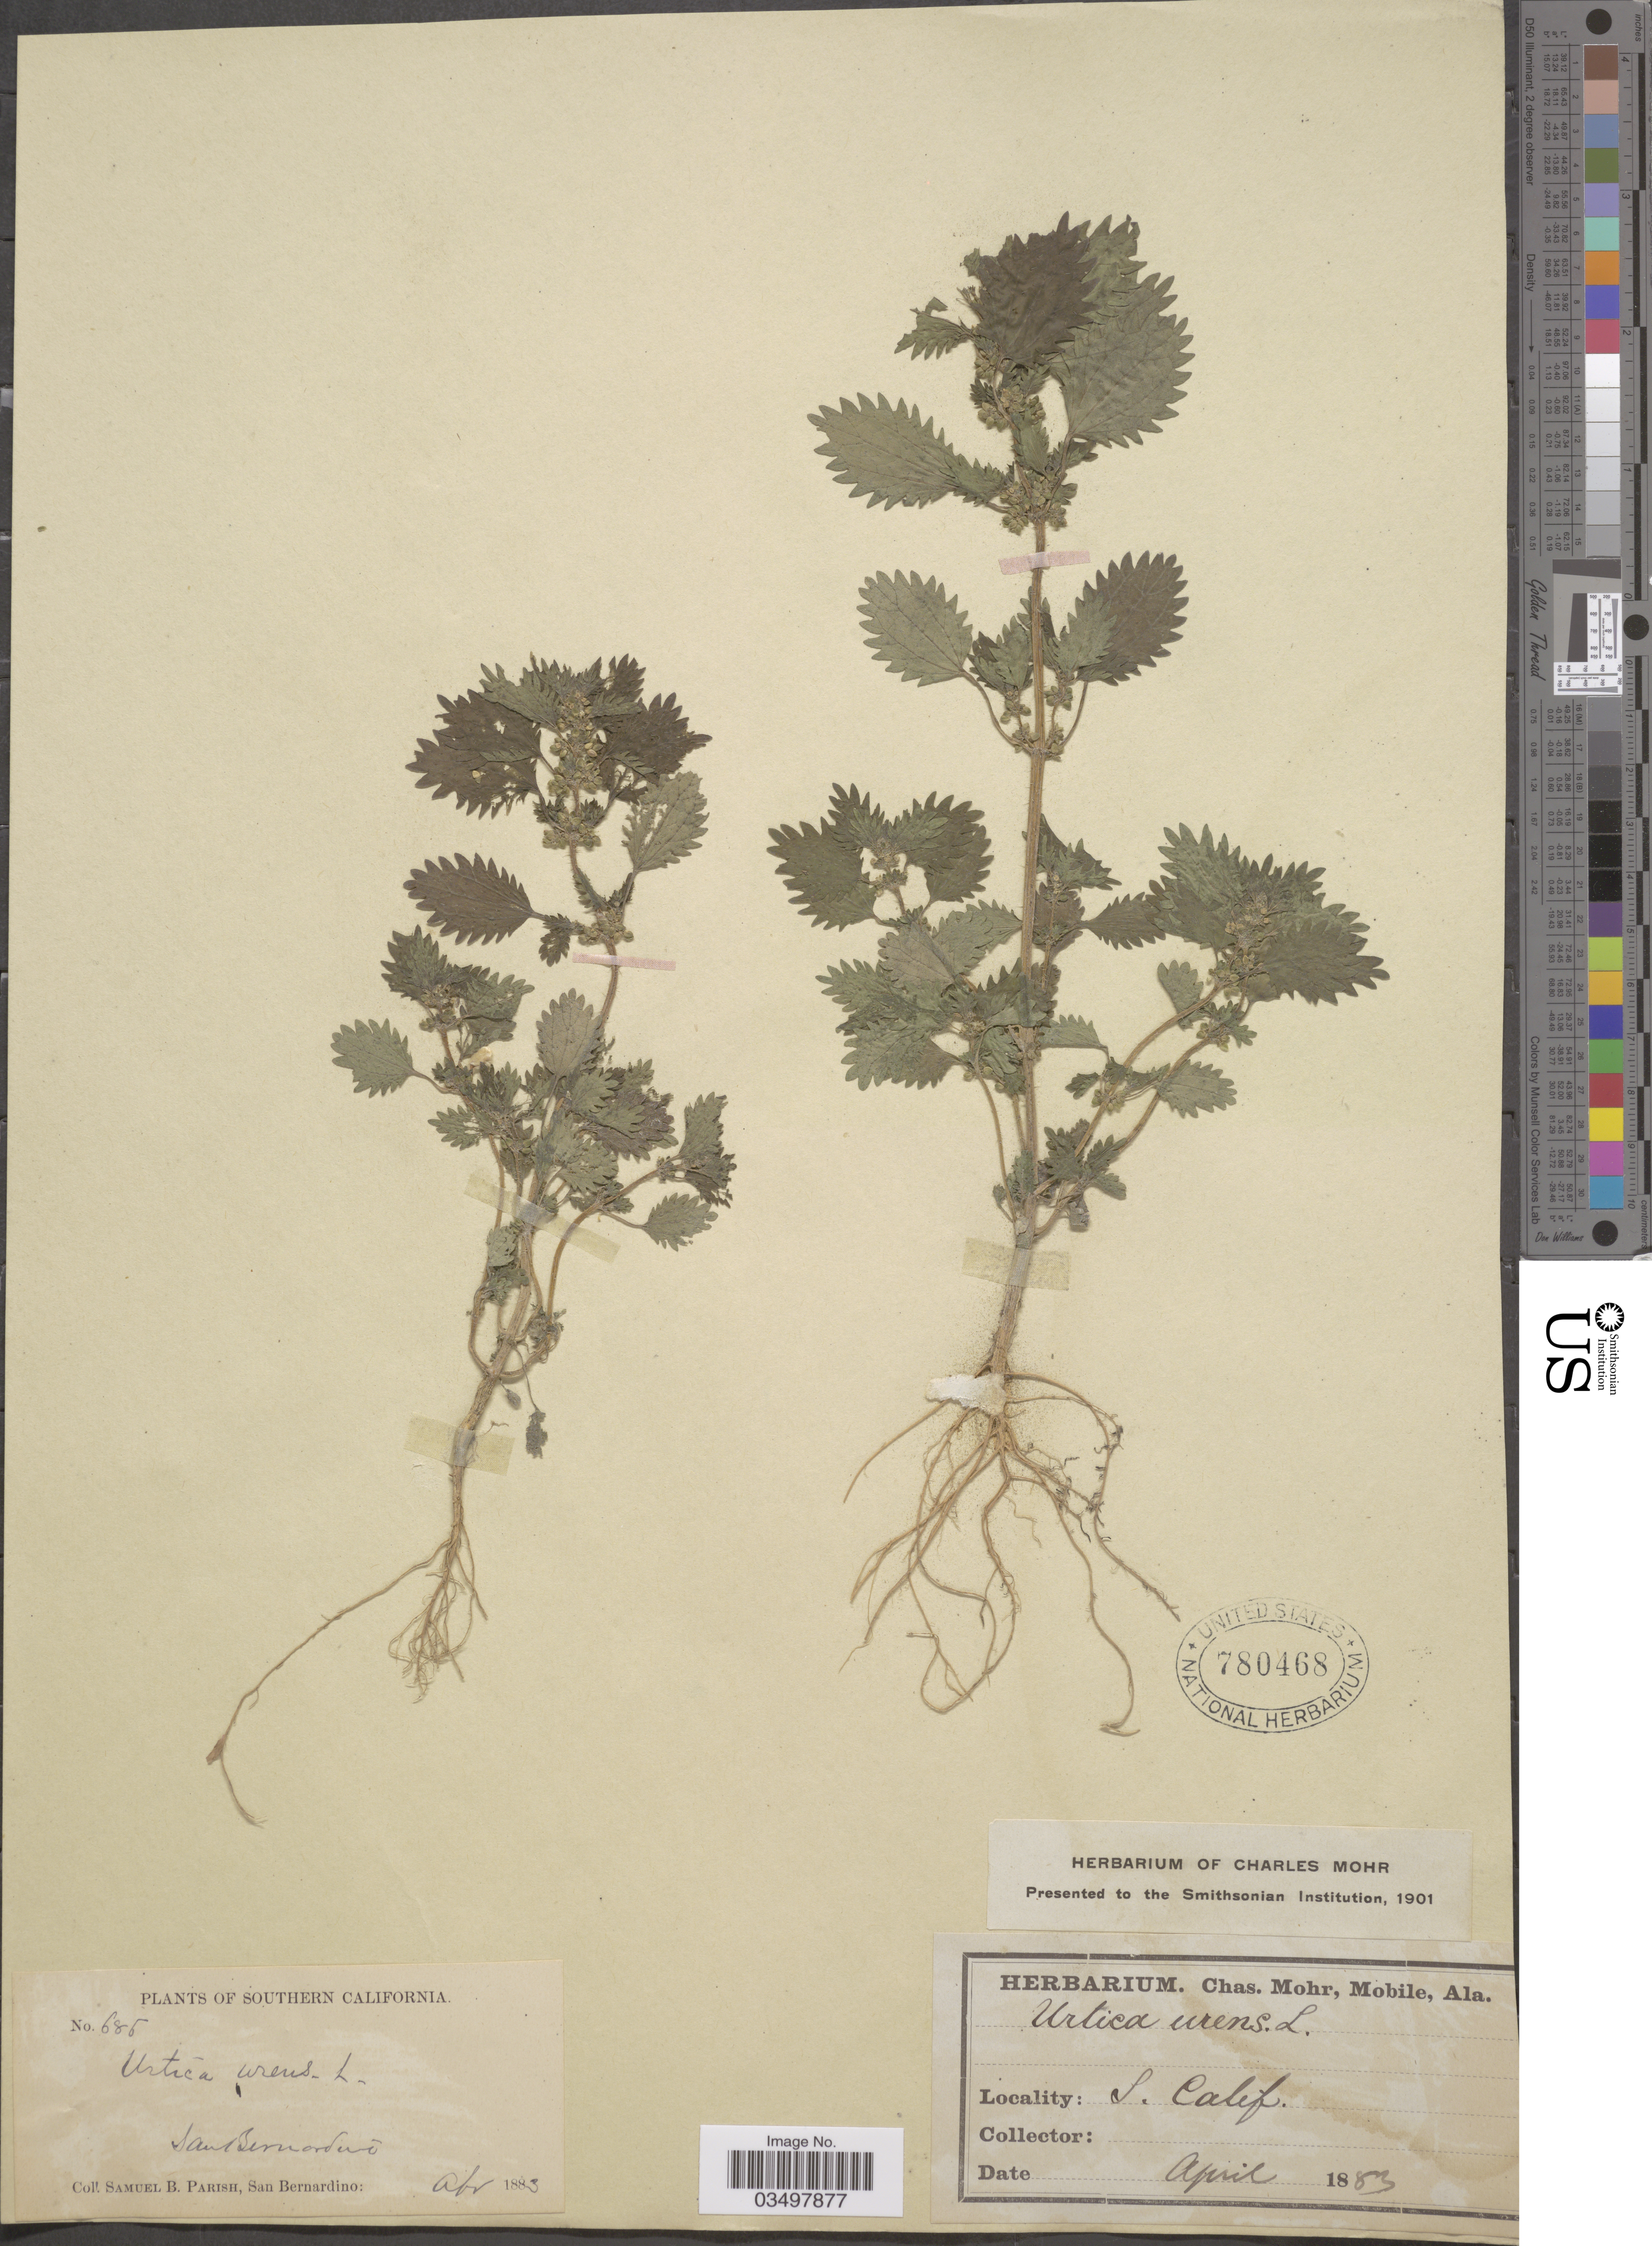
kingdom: Plantae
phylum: Tracheophyta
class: Magnoliopsida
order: Rosales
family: Urticaceae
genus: Urtica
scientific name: Urtica urens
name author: L.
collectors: S. B. Parish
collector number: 685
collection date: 1883-04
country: United States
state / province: California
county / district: San Bernardino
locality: Southern California. San Bernardino.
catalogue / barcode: US 780468